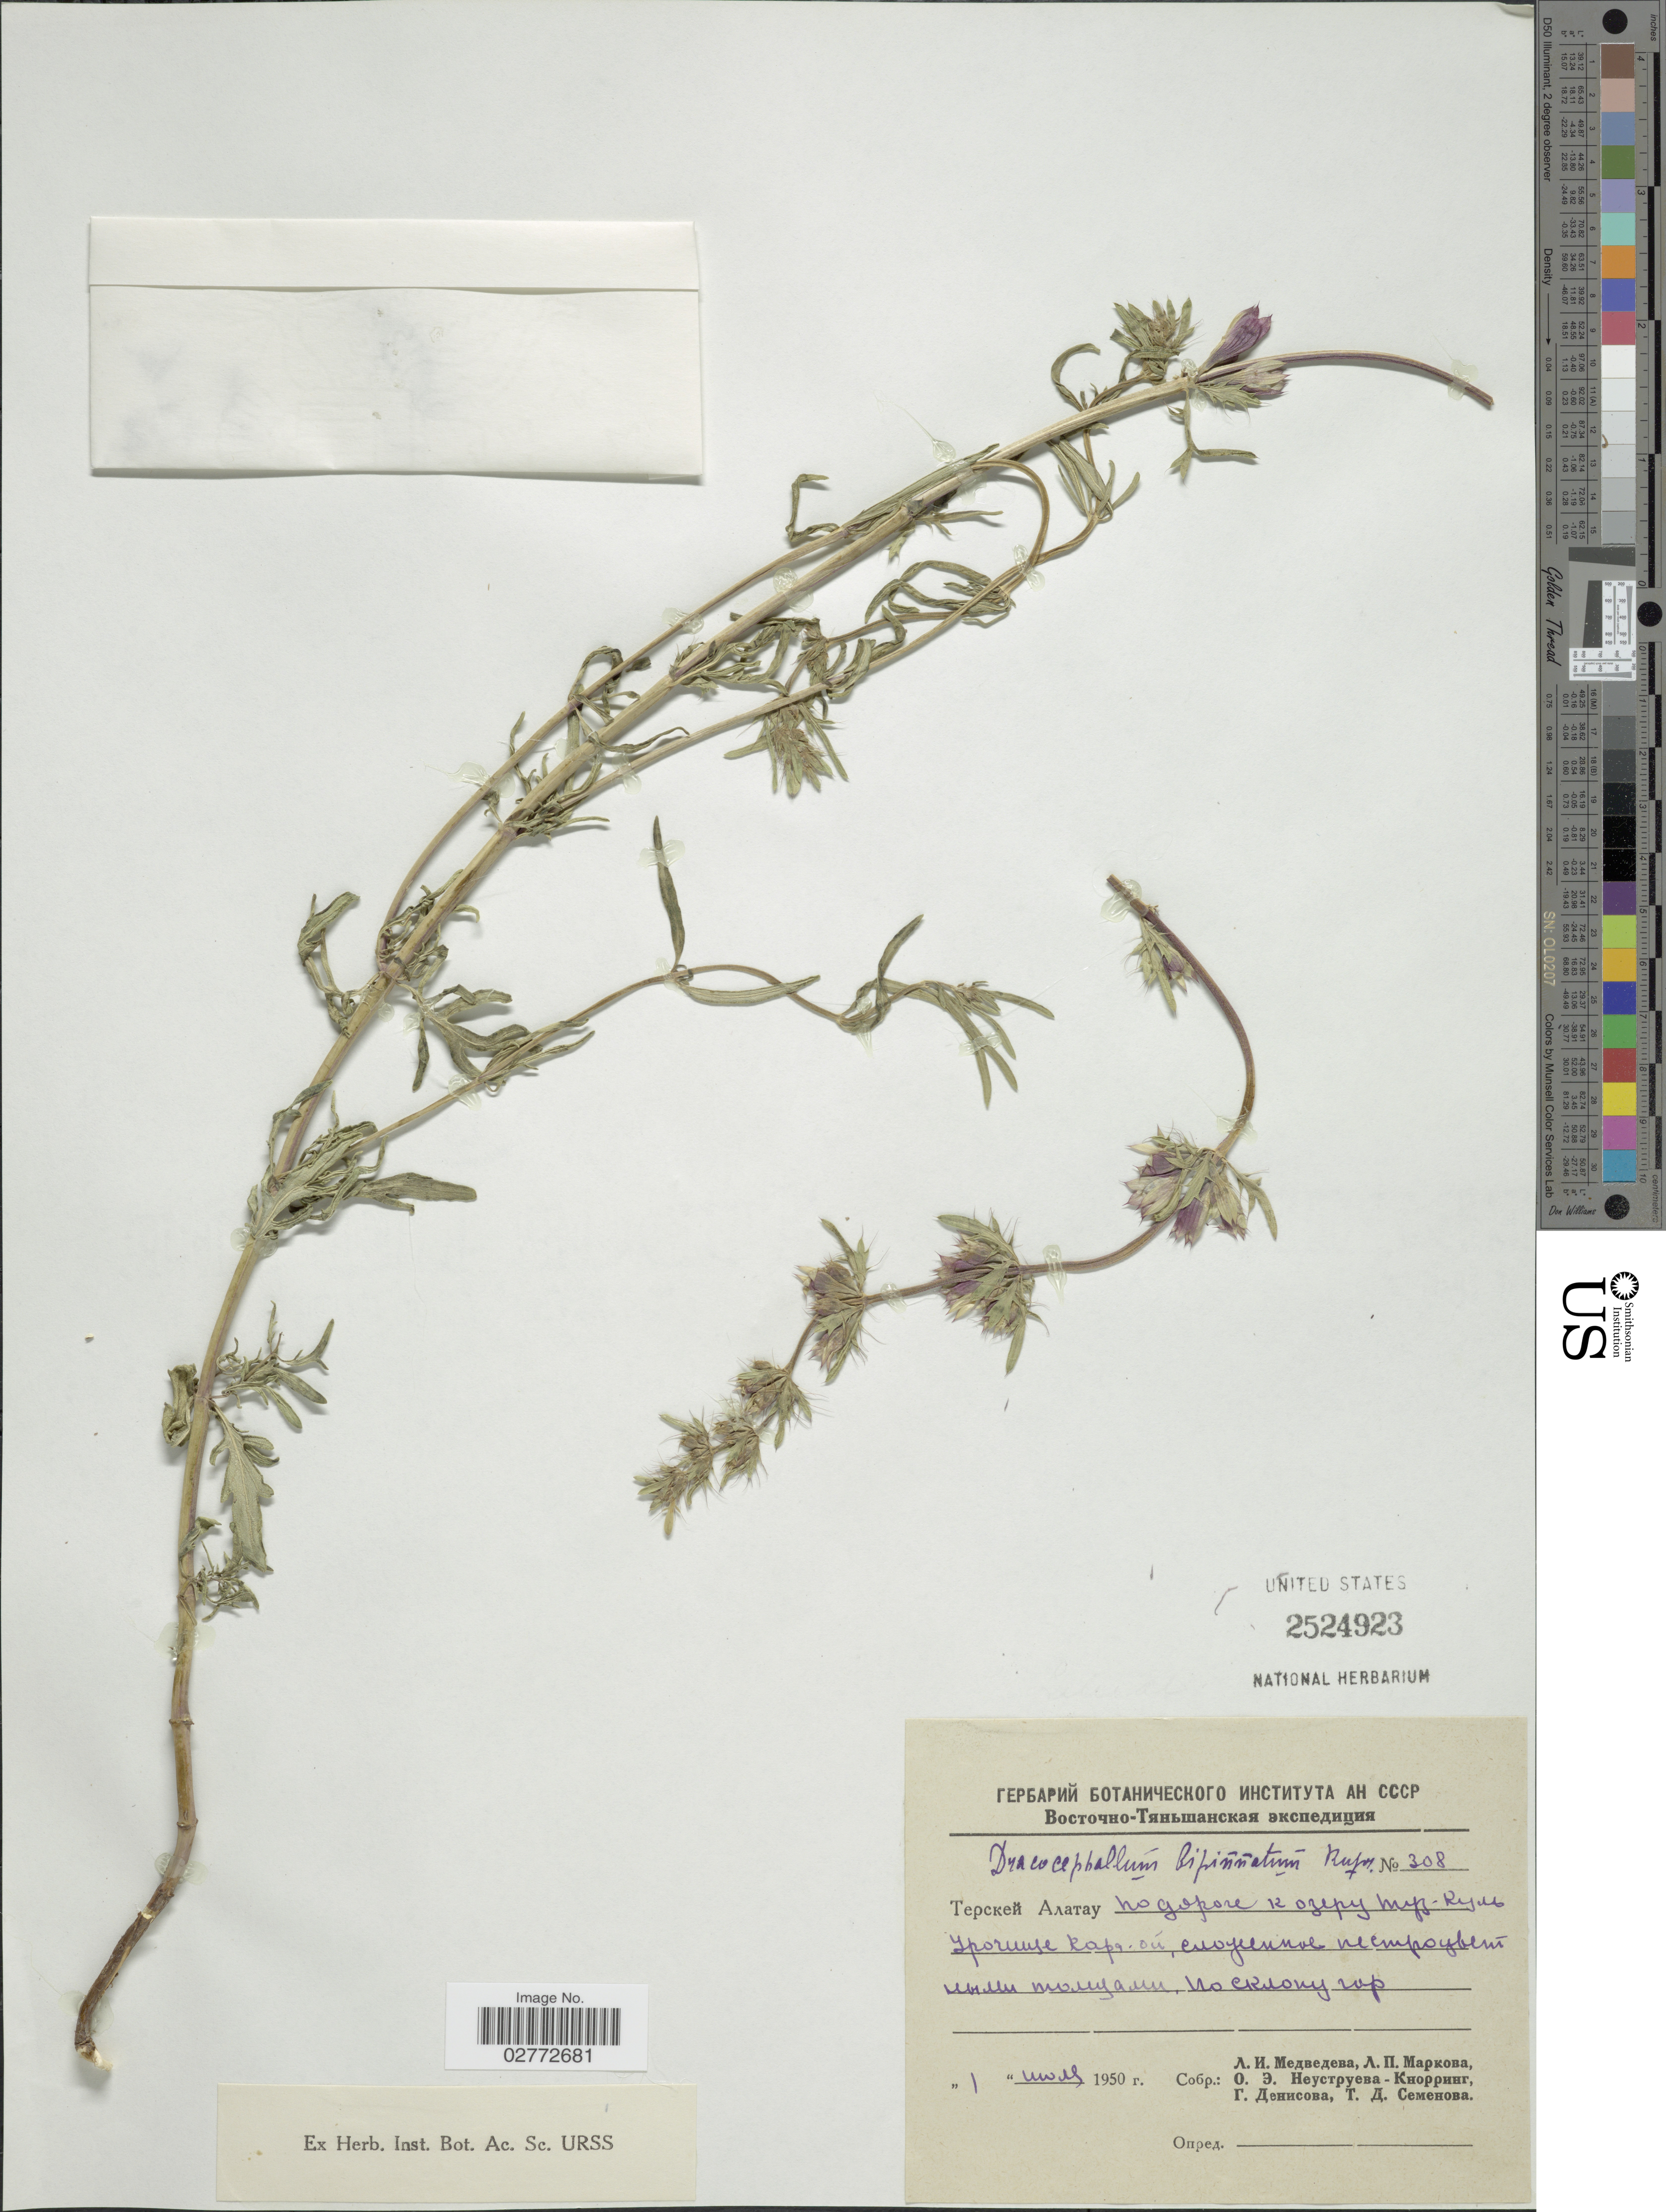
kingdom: Plantae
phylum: Tracheophyta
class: Magnoliopsida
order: Lamiales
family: Lamiaceae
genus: Dracocephalum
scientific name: Dracocephalum bipinnatum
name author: Rupr.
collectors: L. Medvedeva, Collector illegible & Collector illegible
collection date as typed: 1 X 1950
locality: X.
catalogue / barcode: US 2524923